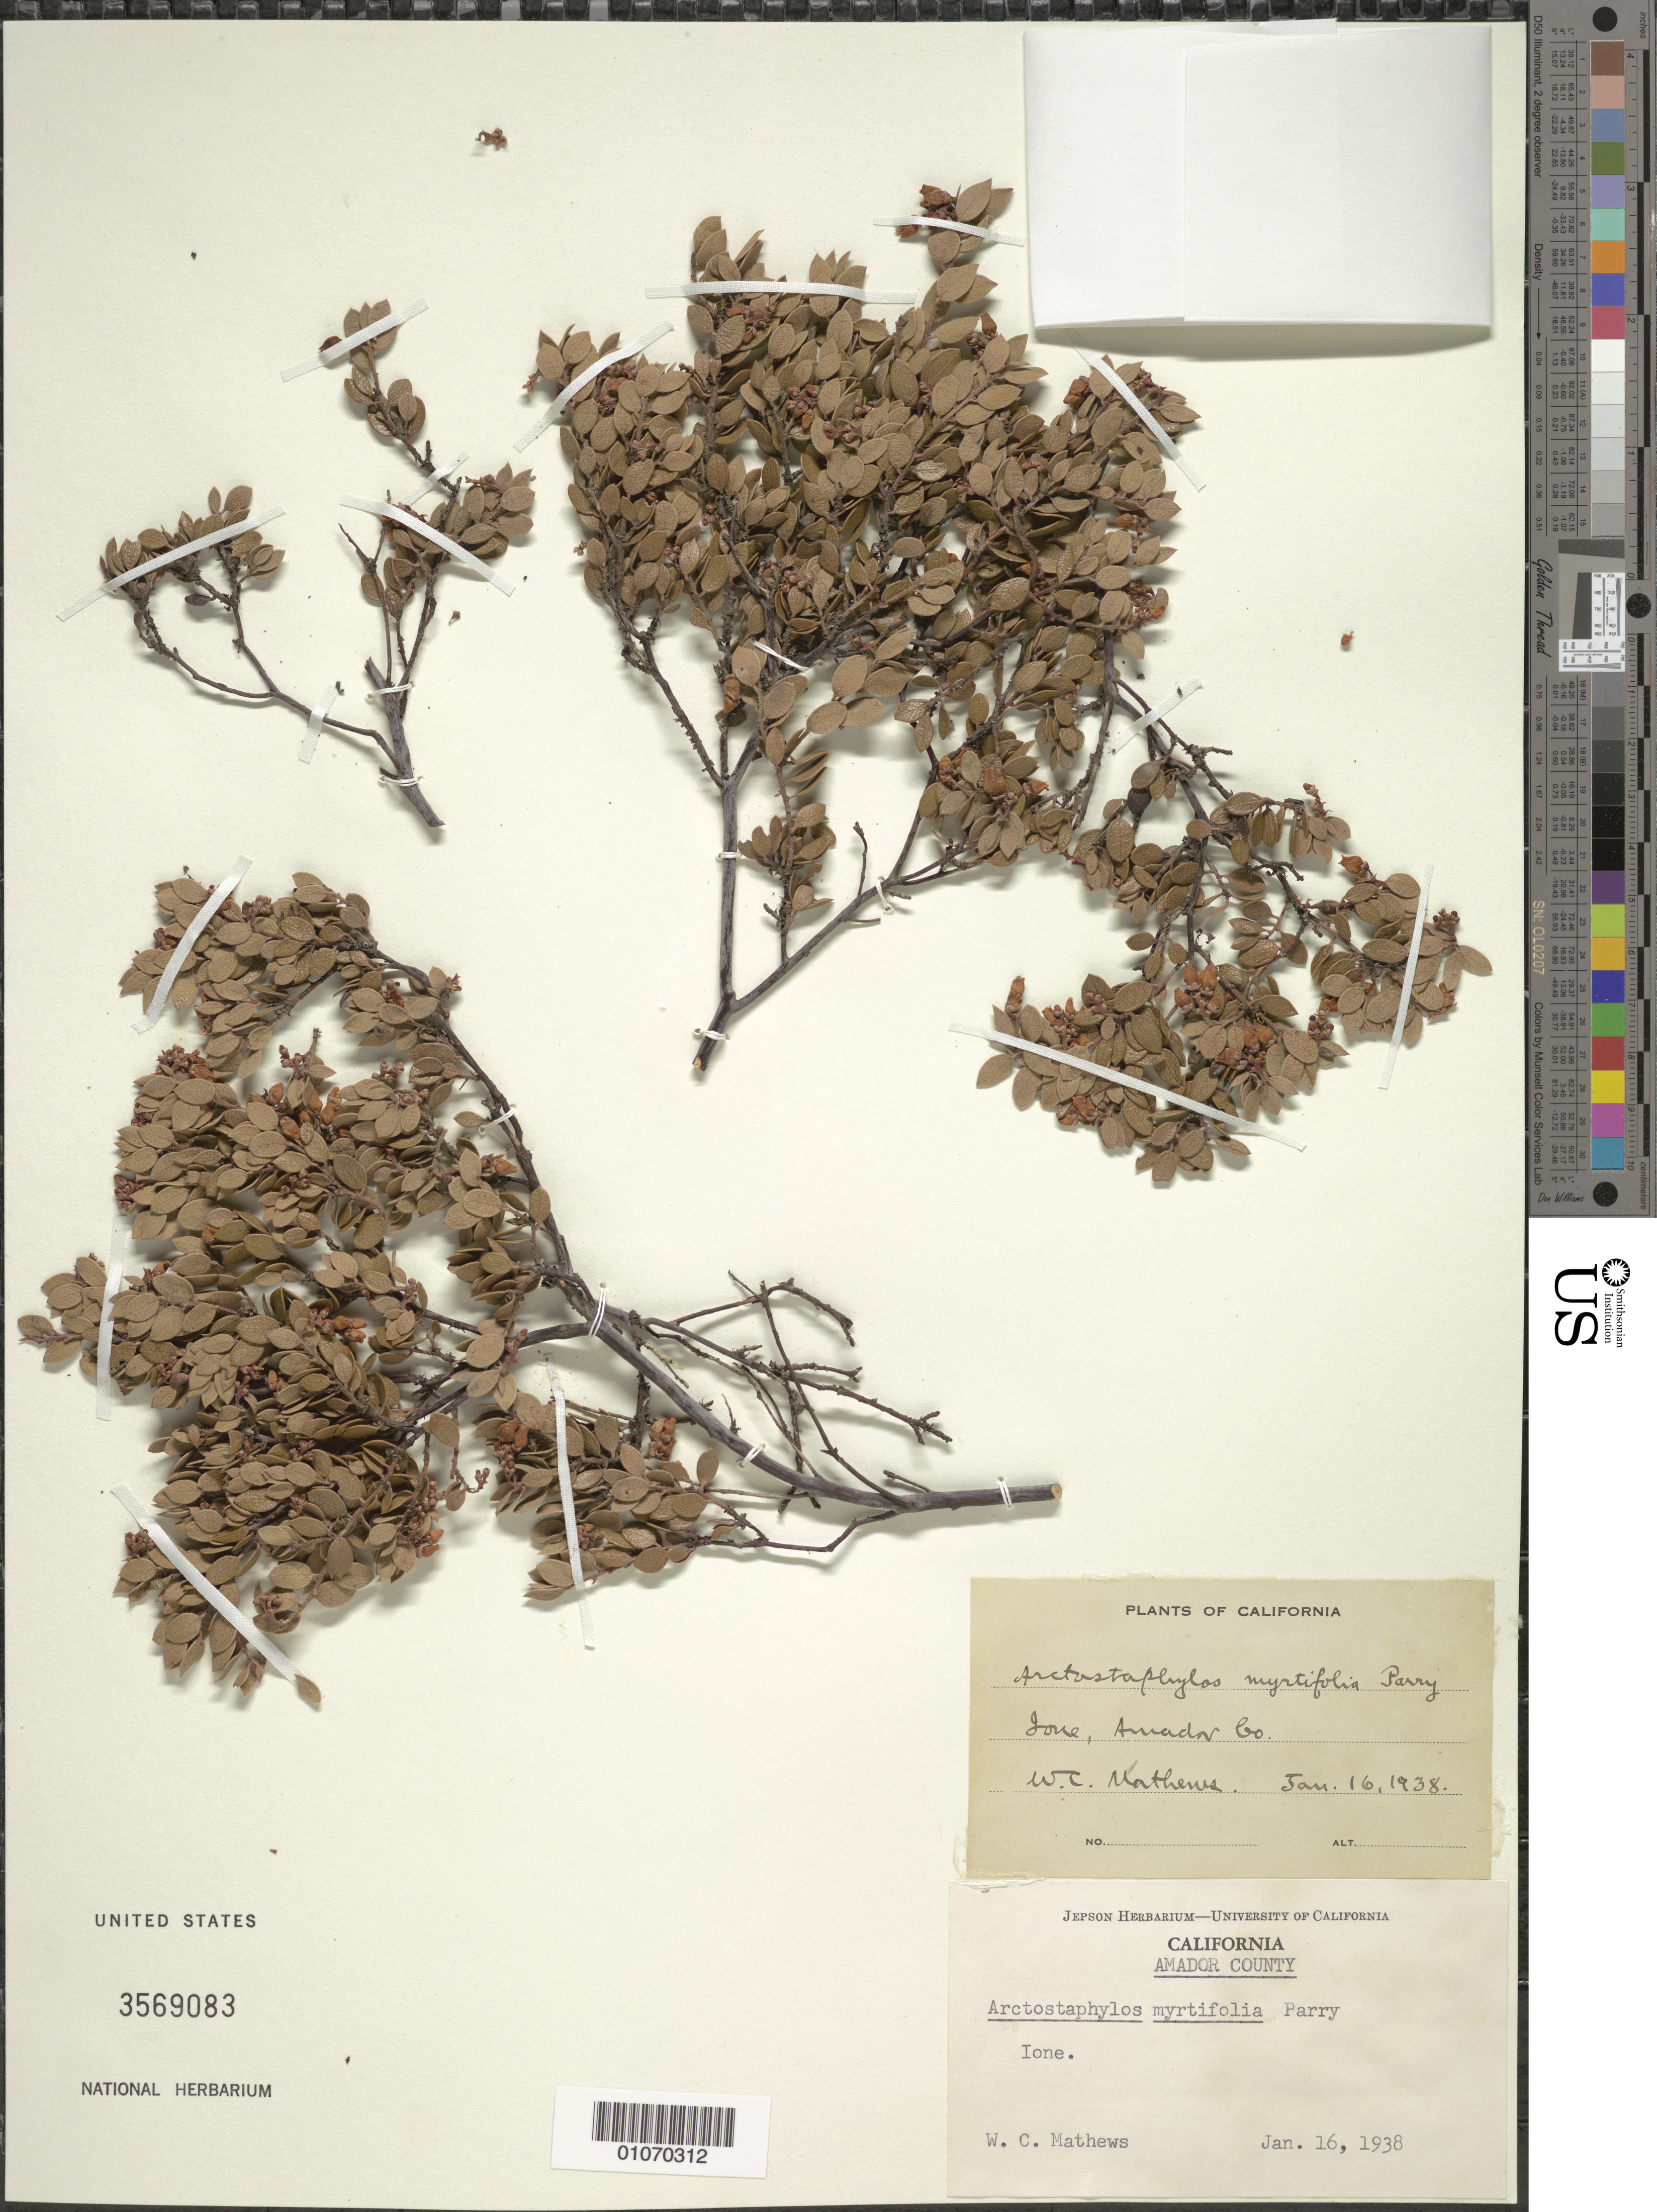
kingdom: Plantae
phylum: Tracheophyta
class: Magnoliopsida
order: Ericales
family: Ericaceae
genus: Arctostaphylos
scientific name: Arctostaphylos myrtifolia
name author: Parry in Greene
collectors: W. C. Matthews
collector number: s..n.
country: United States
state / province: California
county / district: Amador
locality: Ione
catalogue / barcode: US 3569083